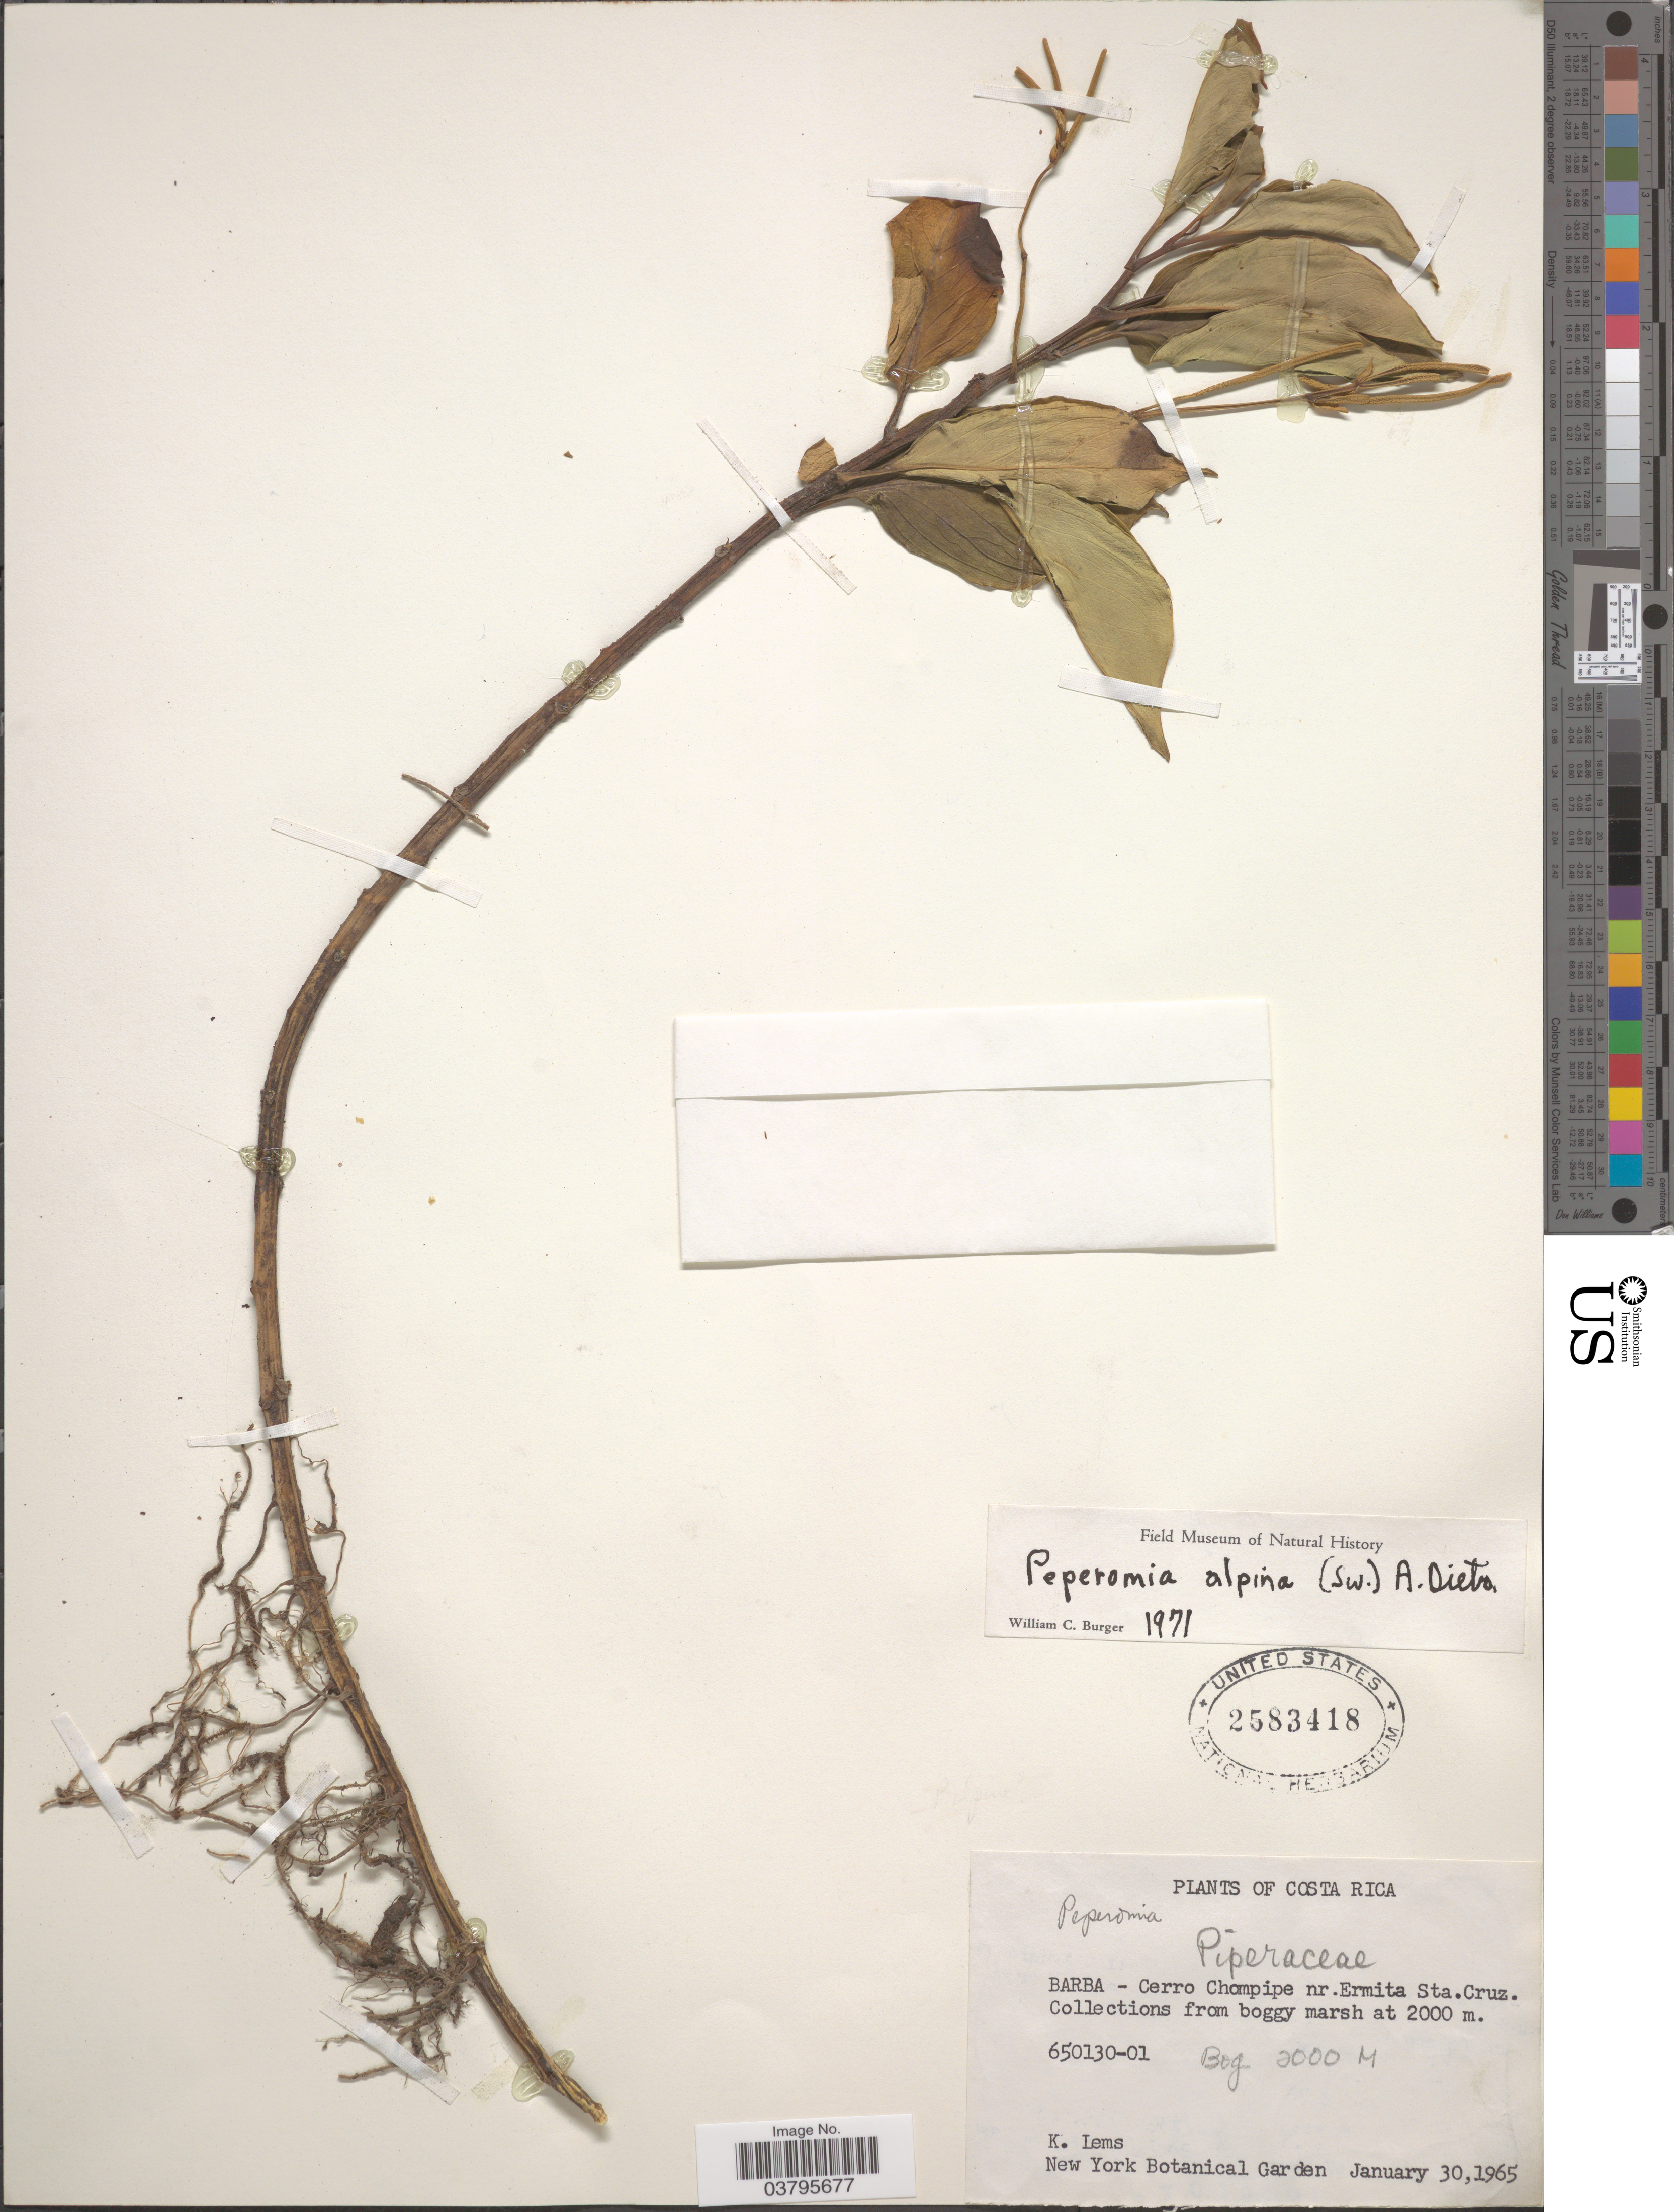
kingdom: Plantae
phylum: Tracheophyta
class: Magnoliopsida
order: Piperales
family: Piperaceae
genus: Peperomia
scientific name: Peperomia alpina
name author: (Sw.) A. Dietr.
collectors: K. Lems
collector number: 650130-01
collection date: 1965-01-30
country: Costa Rica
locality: Barba - Cerro Chompipe nr. Ermita Sta.Cruz.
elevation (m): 2000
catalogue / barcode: US 2583418